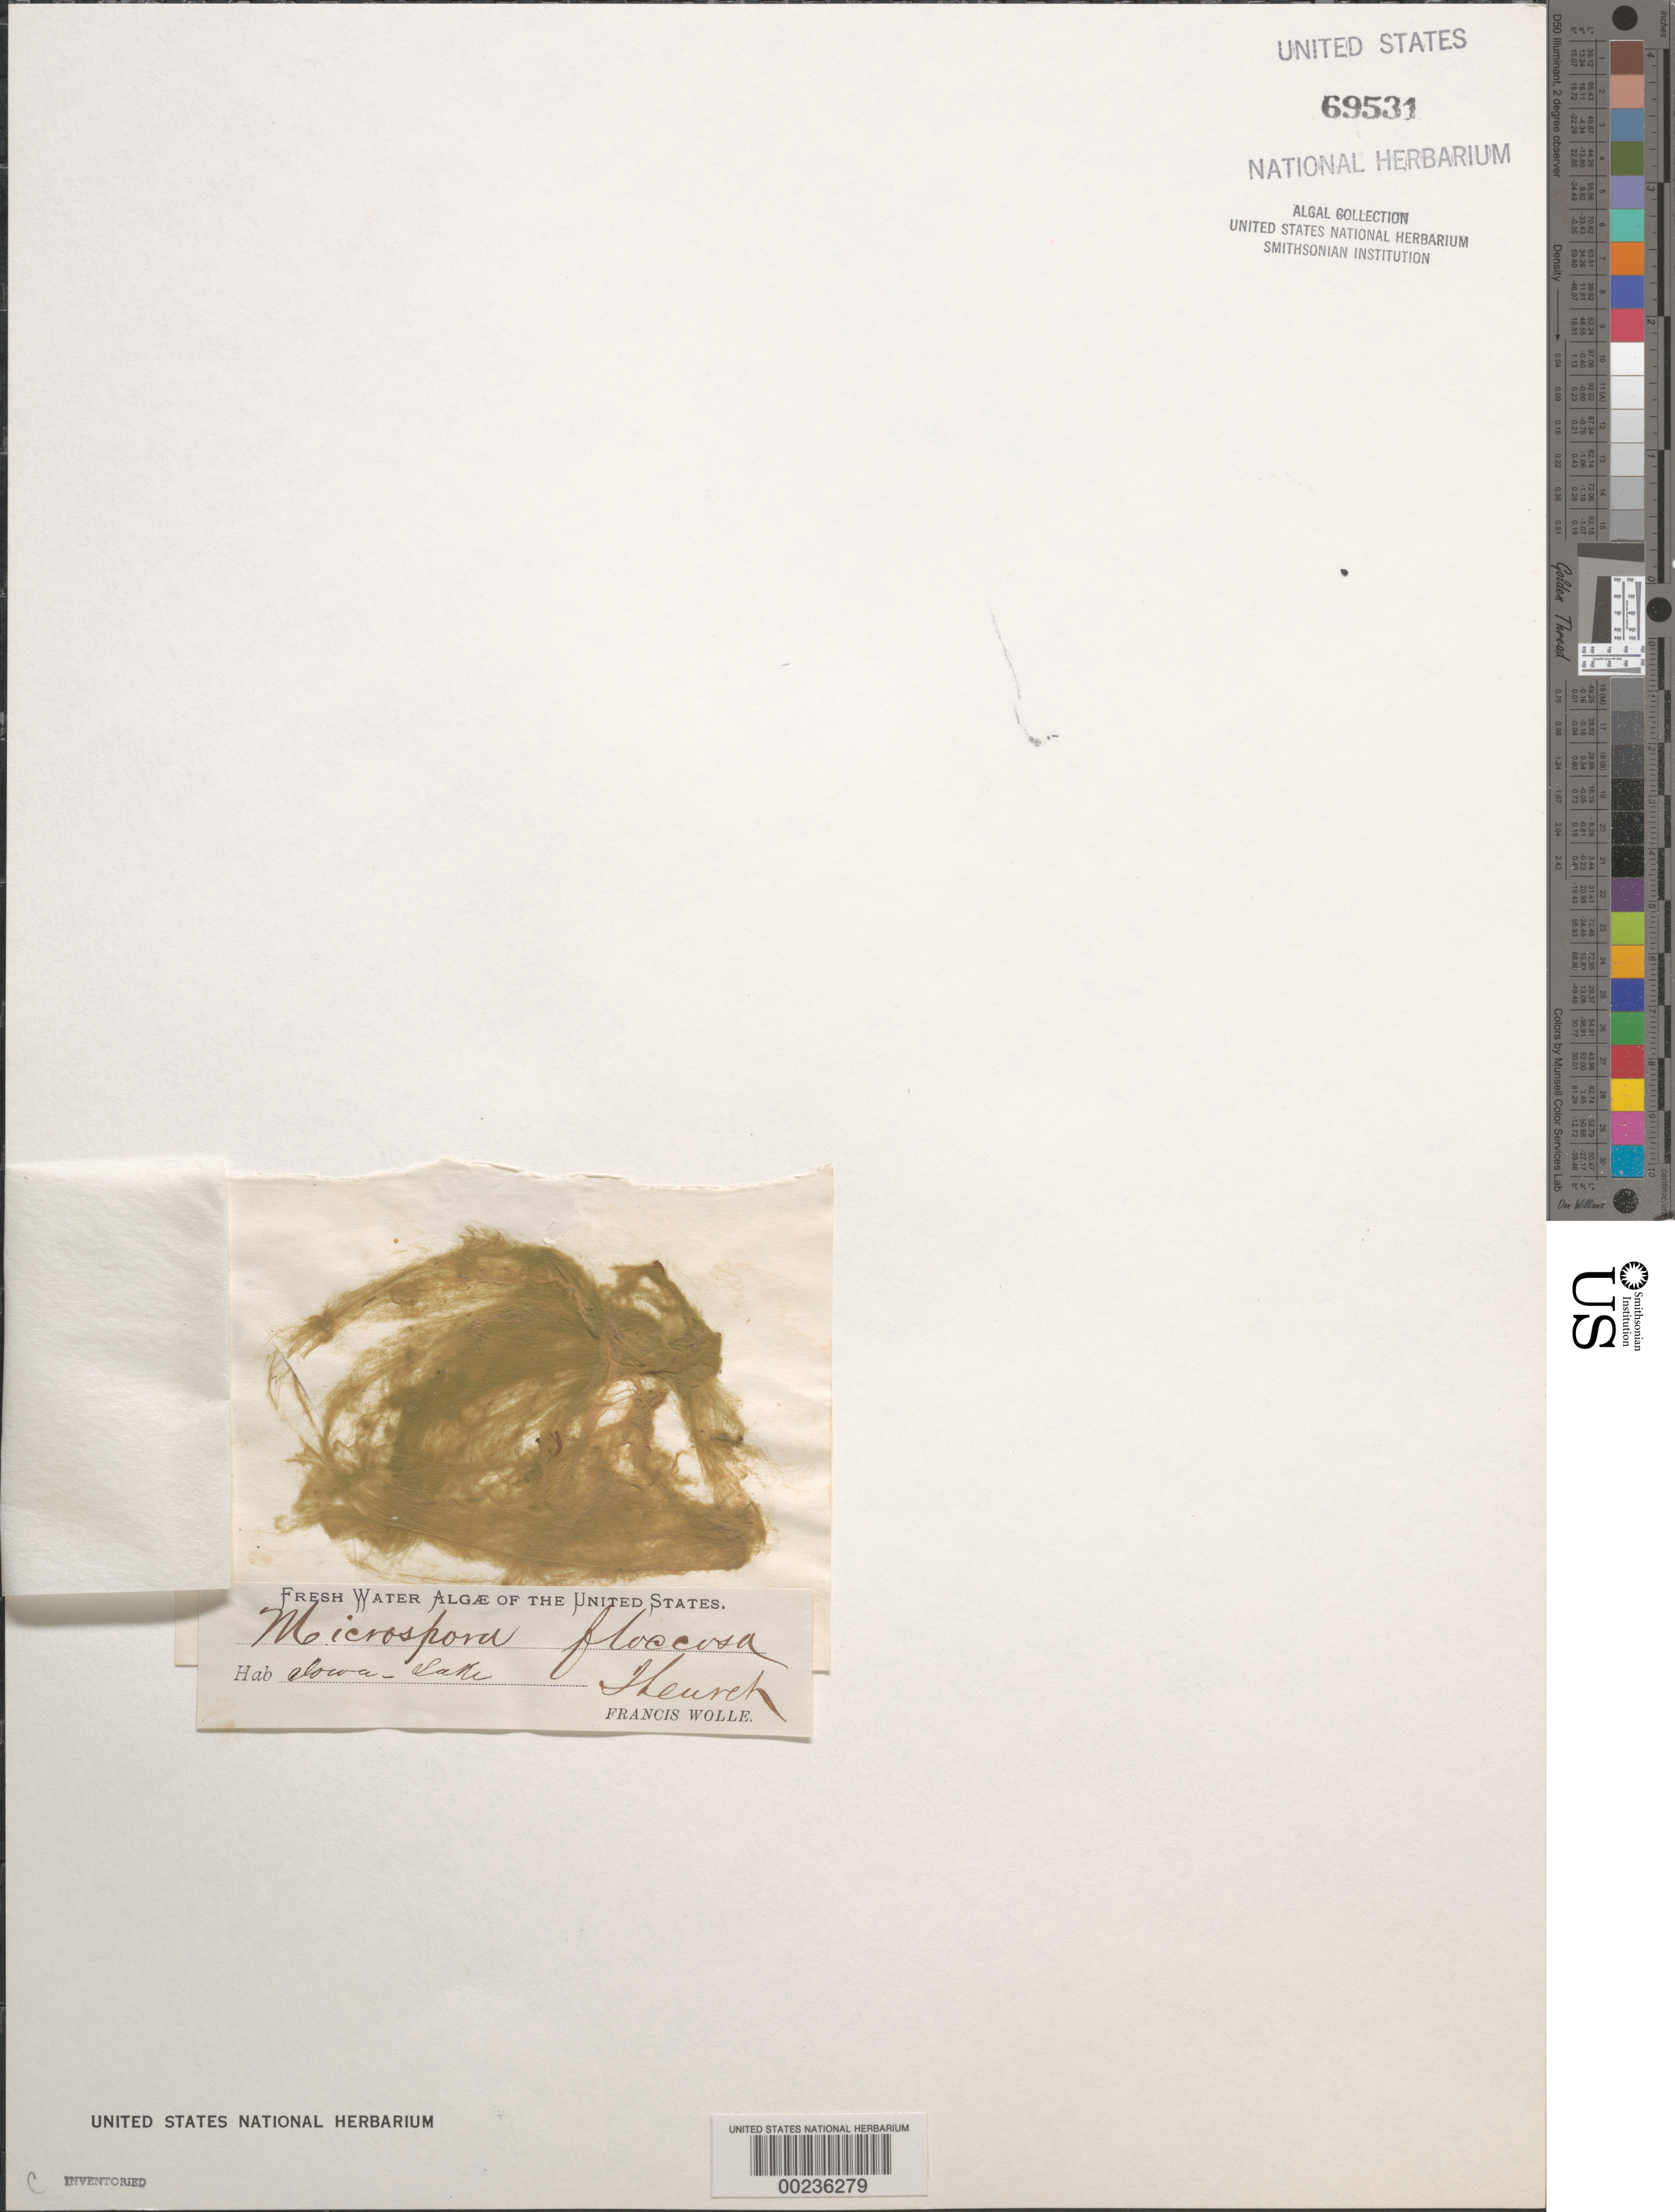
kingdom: Plantae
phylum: Chlorophyta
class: Chlorophyceae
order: Sphaeropleales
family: Microsporaceae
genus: Microspora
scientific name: Microspora floccosa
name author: (Vauch.) Thur.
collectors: F. Wolle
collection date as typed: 18--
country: United States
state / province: Iowa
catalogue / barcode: US 69531